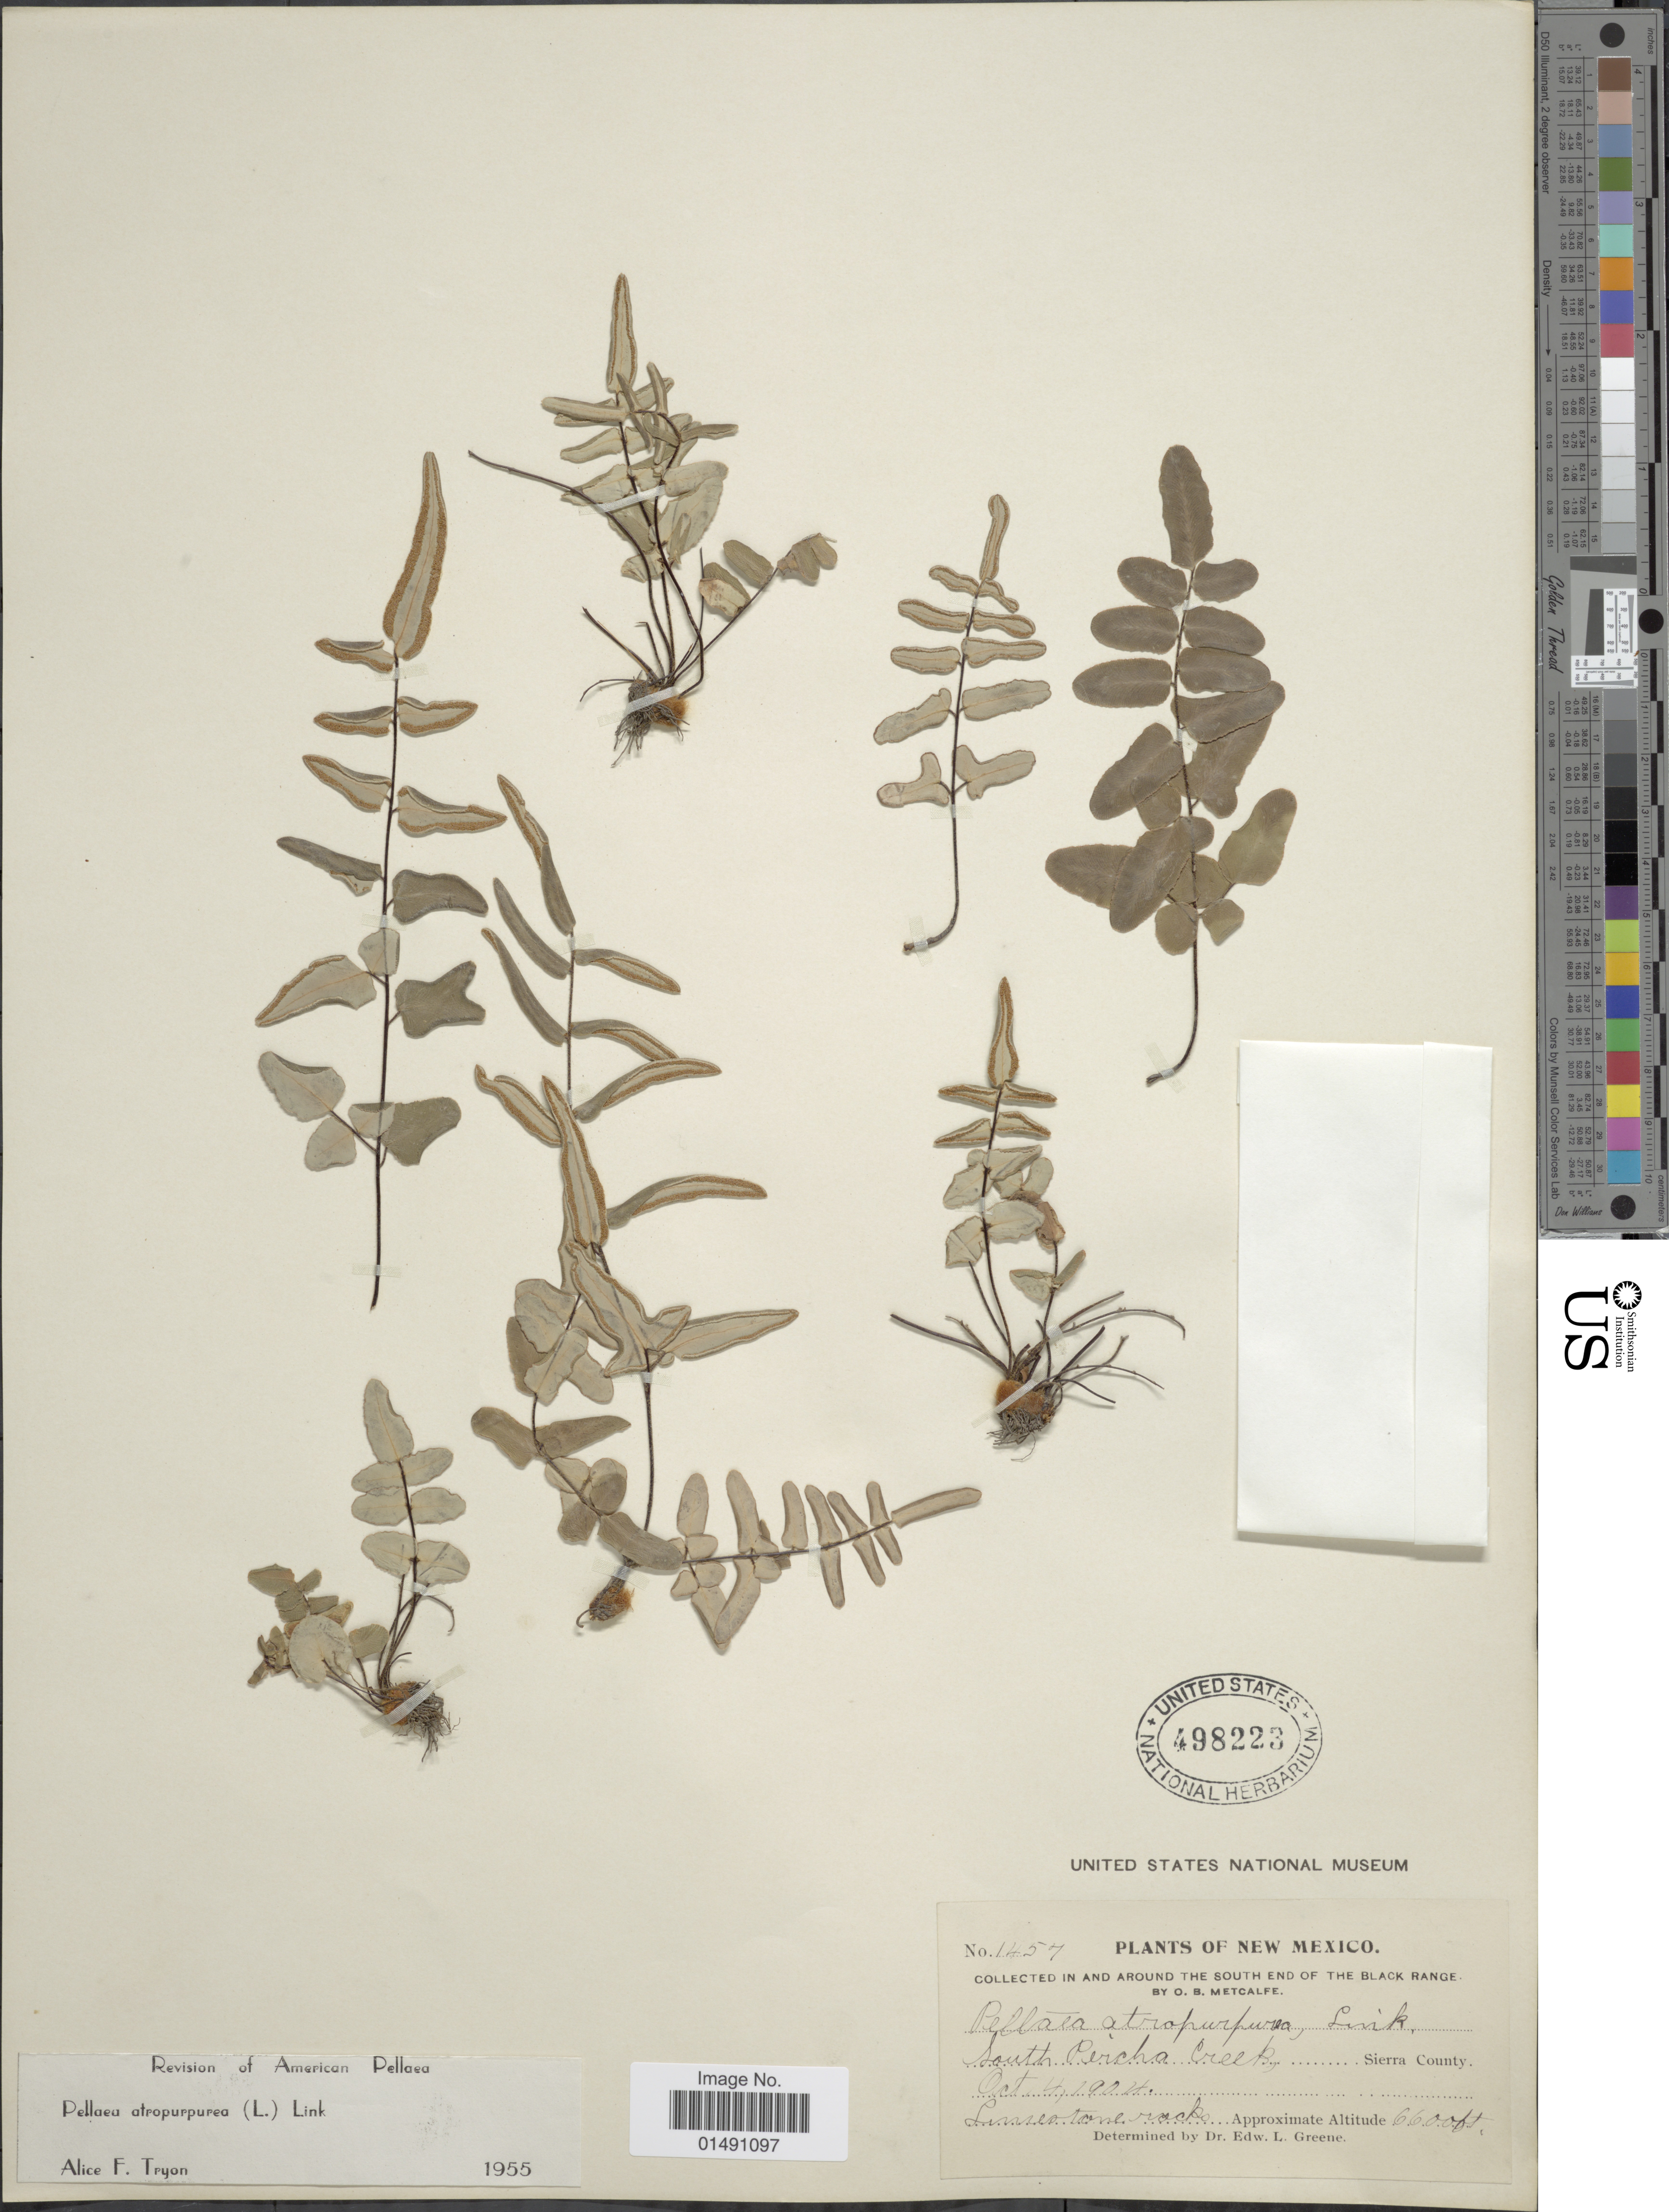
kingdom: Plantae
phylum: Tracheophyta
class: Polypodiopsida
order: Polypodiales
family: Pteridaceae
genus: Pellaea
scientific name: Pellaea atropurpurea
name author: (L.) Link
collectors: O. B. Metcalfe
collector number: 1457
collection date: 1904-10-04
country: United States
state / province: New Mexico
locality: In and around the South End of the Black range, South Pircha Creek, Sierra County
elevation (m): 2012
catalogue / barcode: US 498223